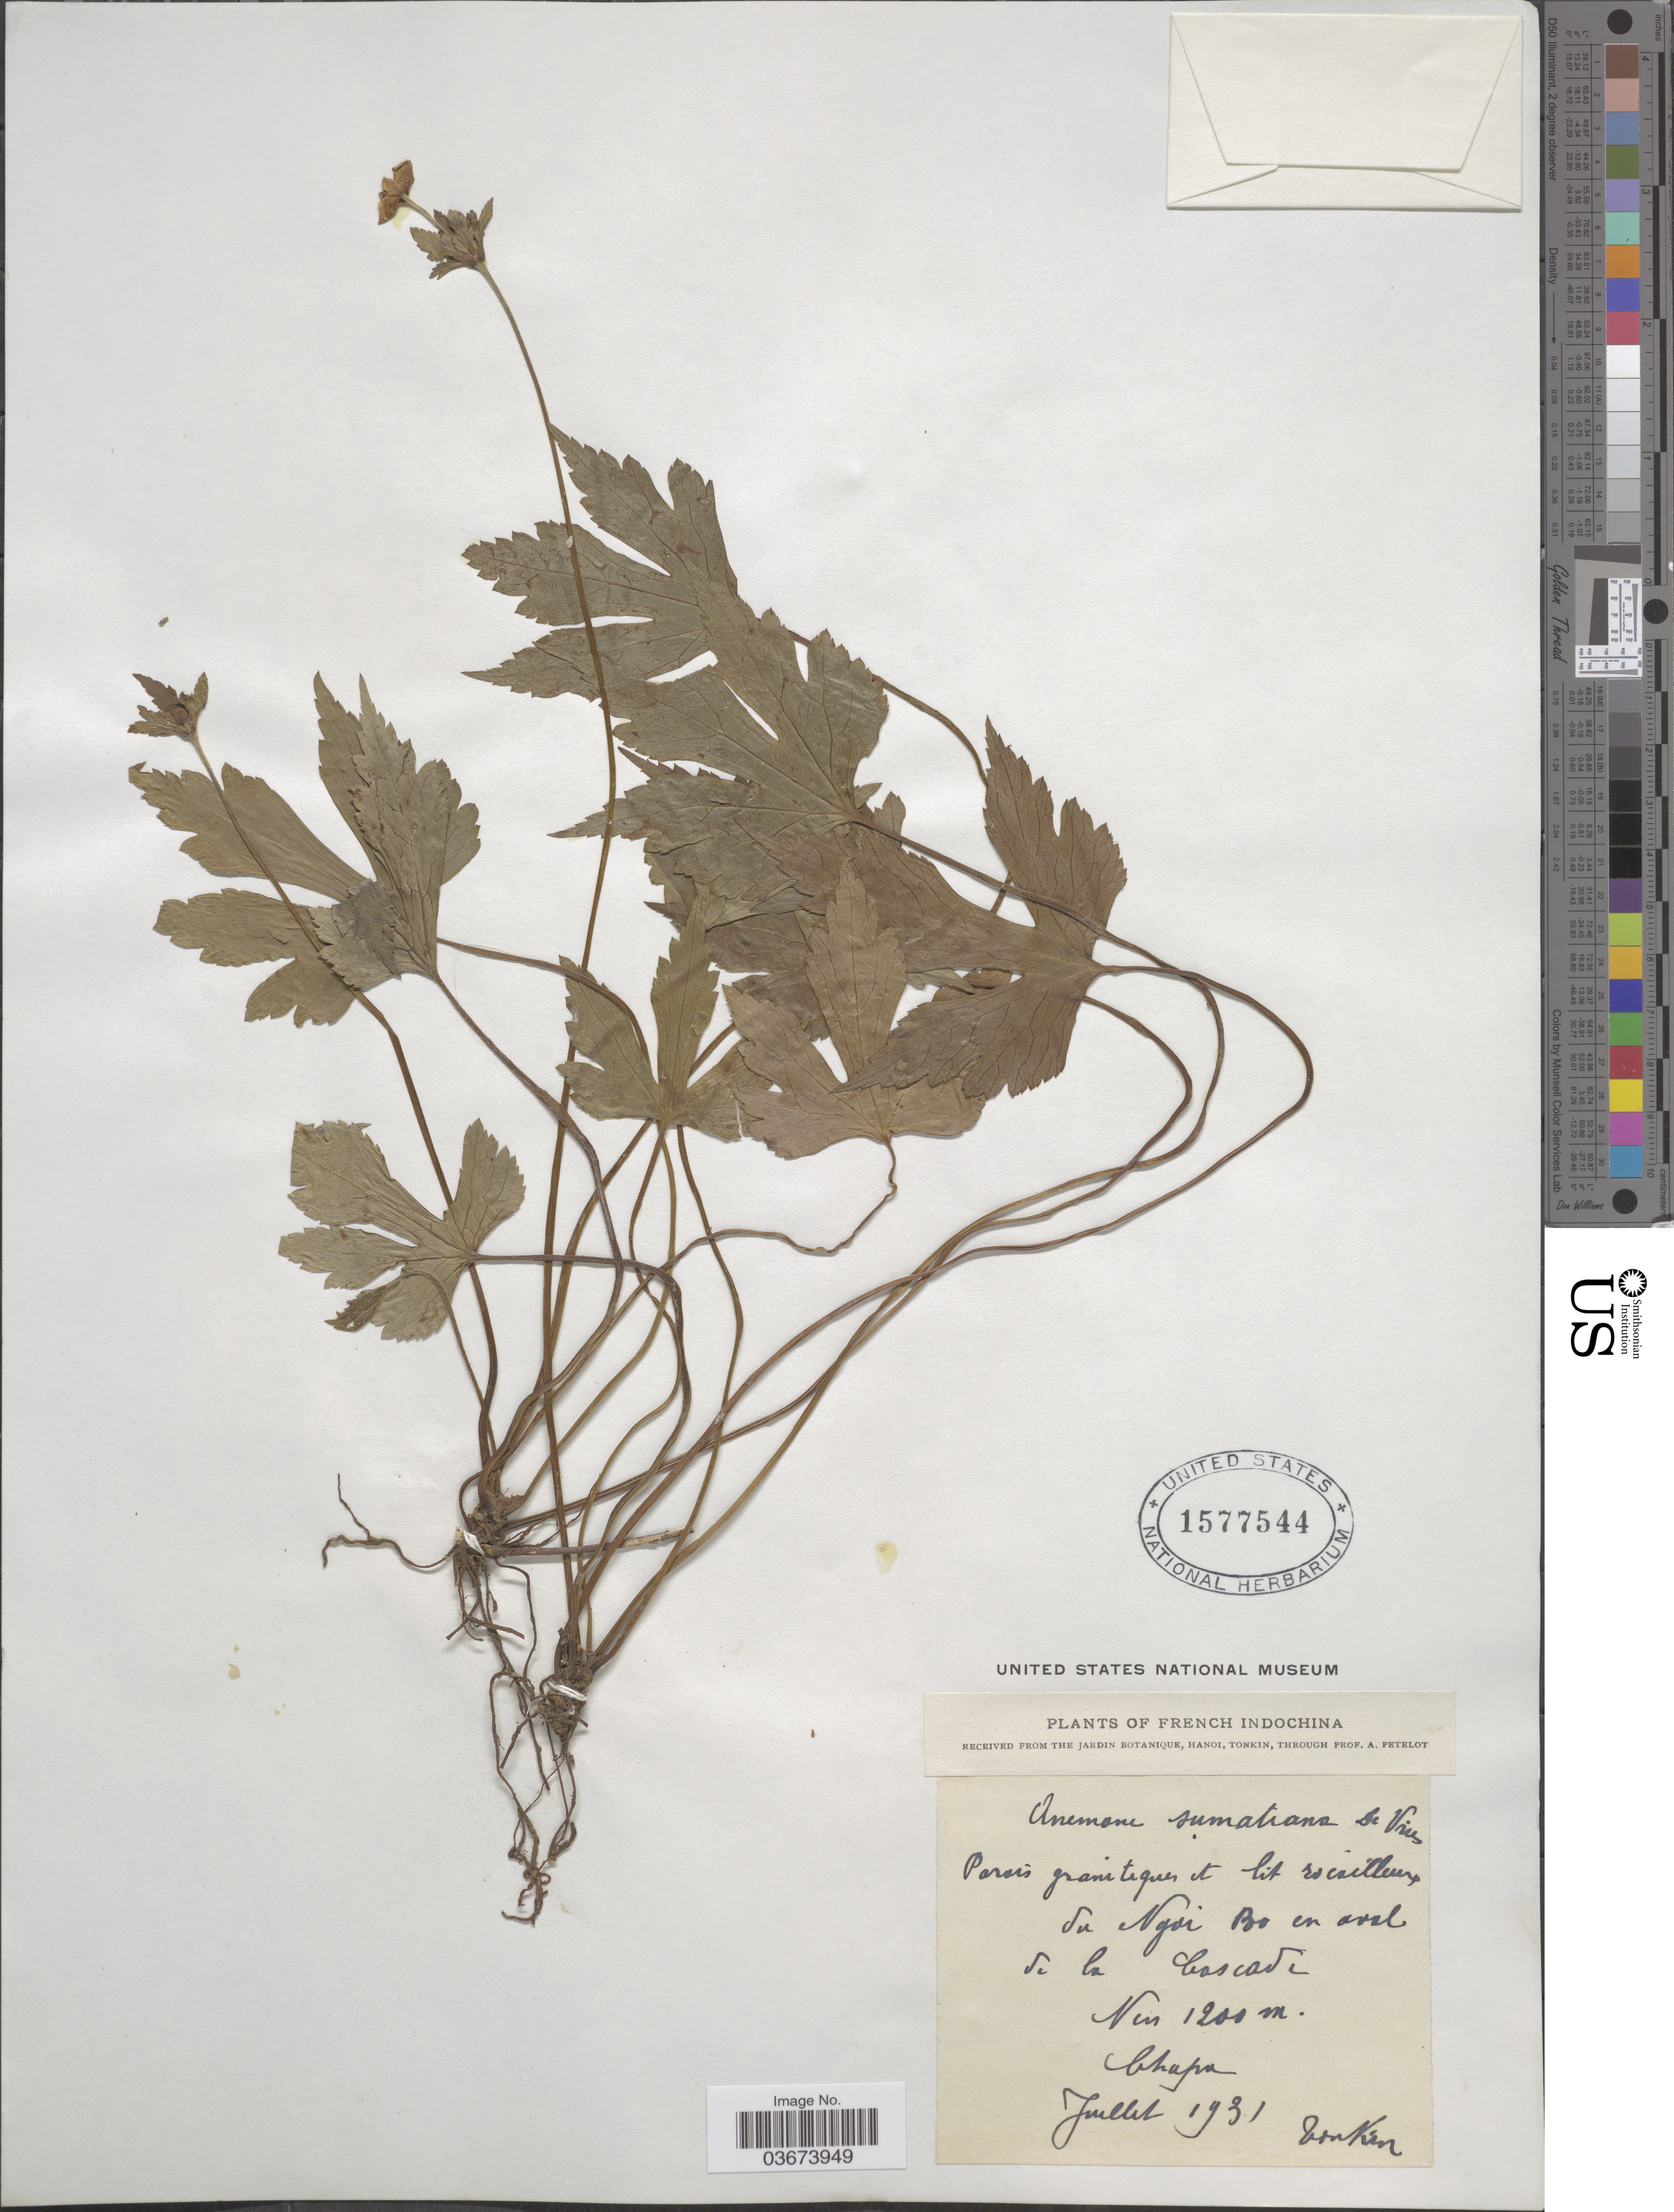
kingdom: Plantae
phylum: Tracheophyta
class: Magnoliopsida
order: Ranunculales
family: Ranunculaceae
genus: Anemone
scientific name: Anemone sumatrana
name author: de Vriese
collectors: Pételot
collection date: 1931-07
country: Vietnam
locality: French Indochina. Du Ngoi Bo en aval de la Cascade. Chapa.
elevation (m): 1200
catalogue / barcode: US 1577544